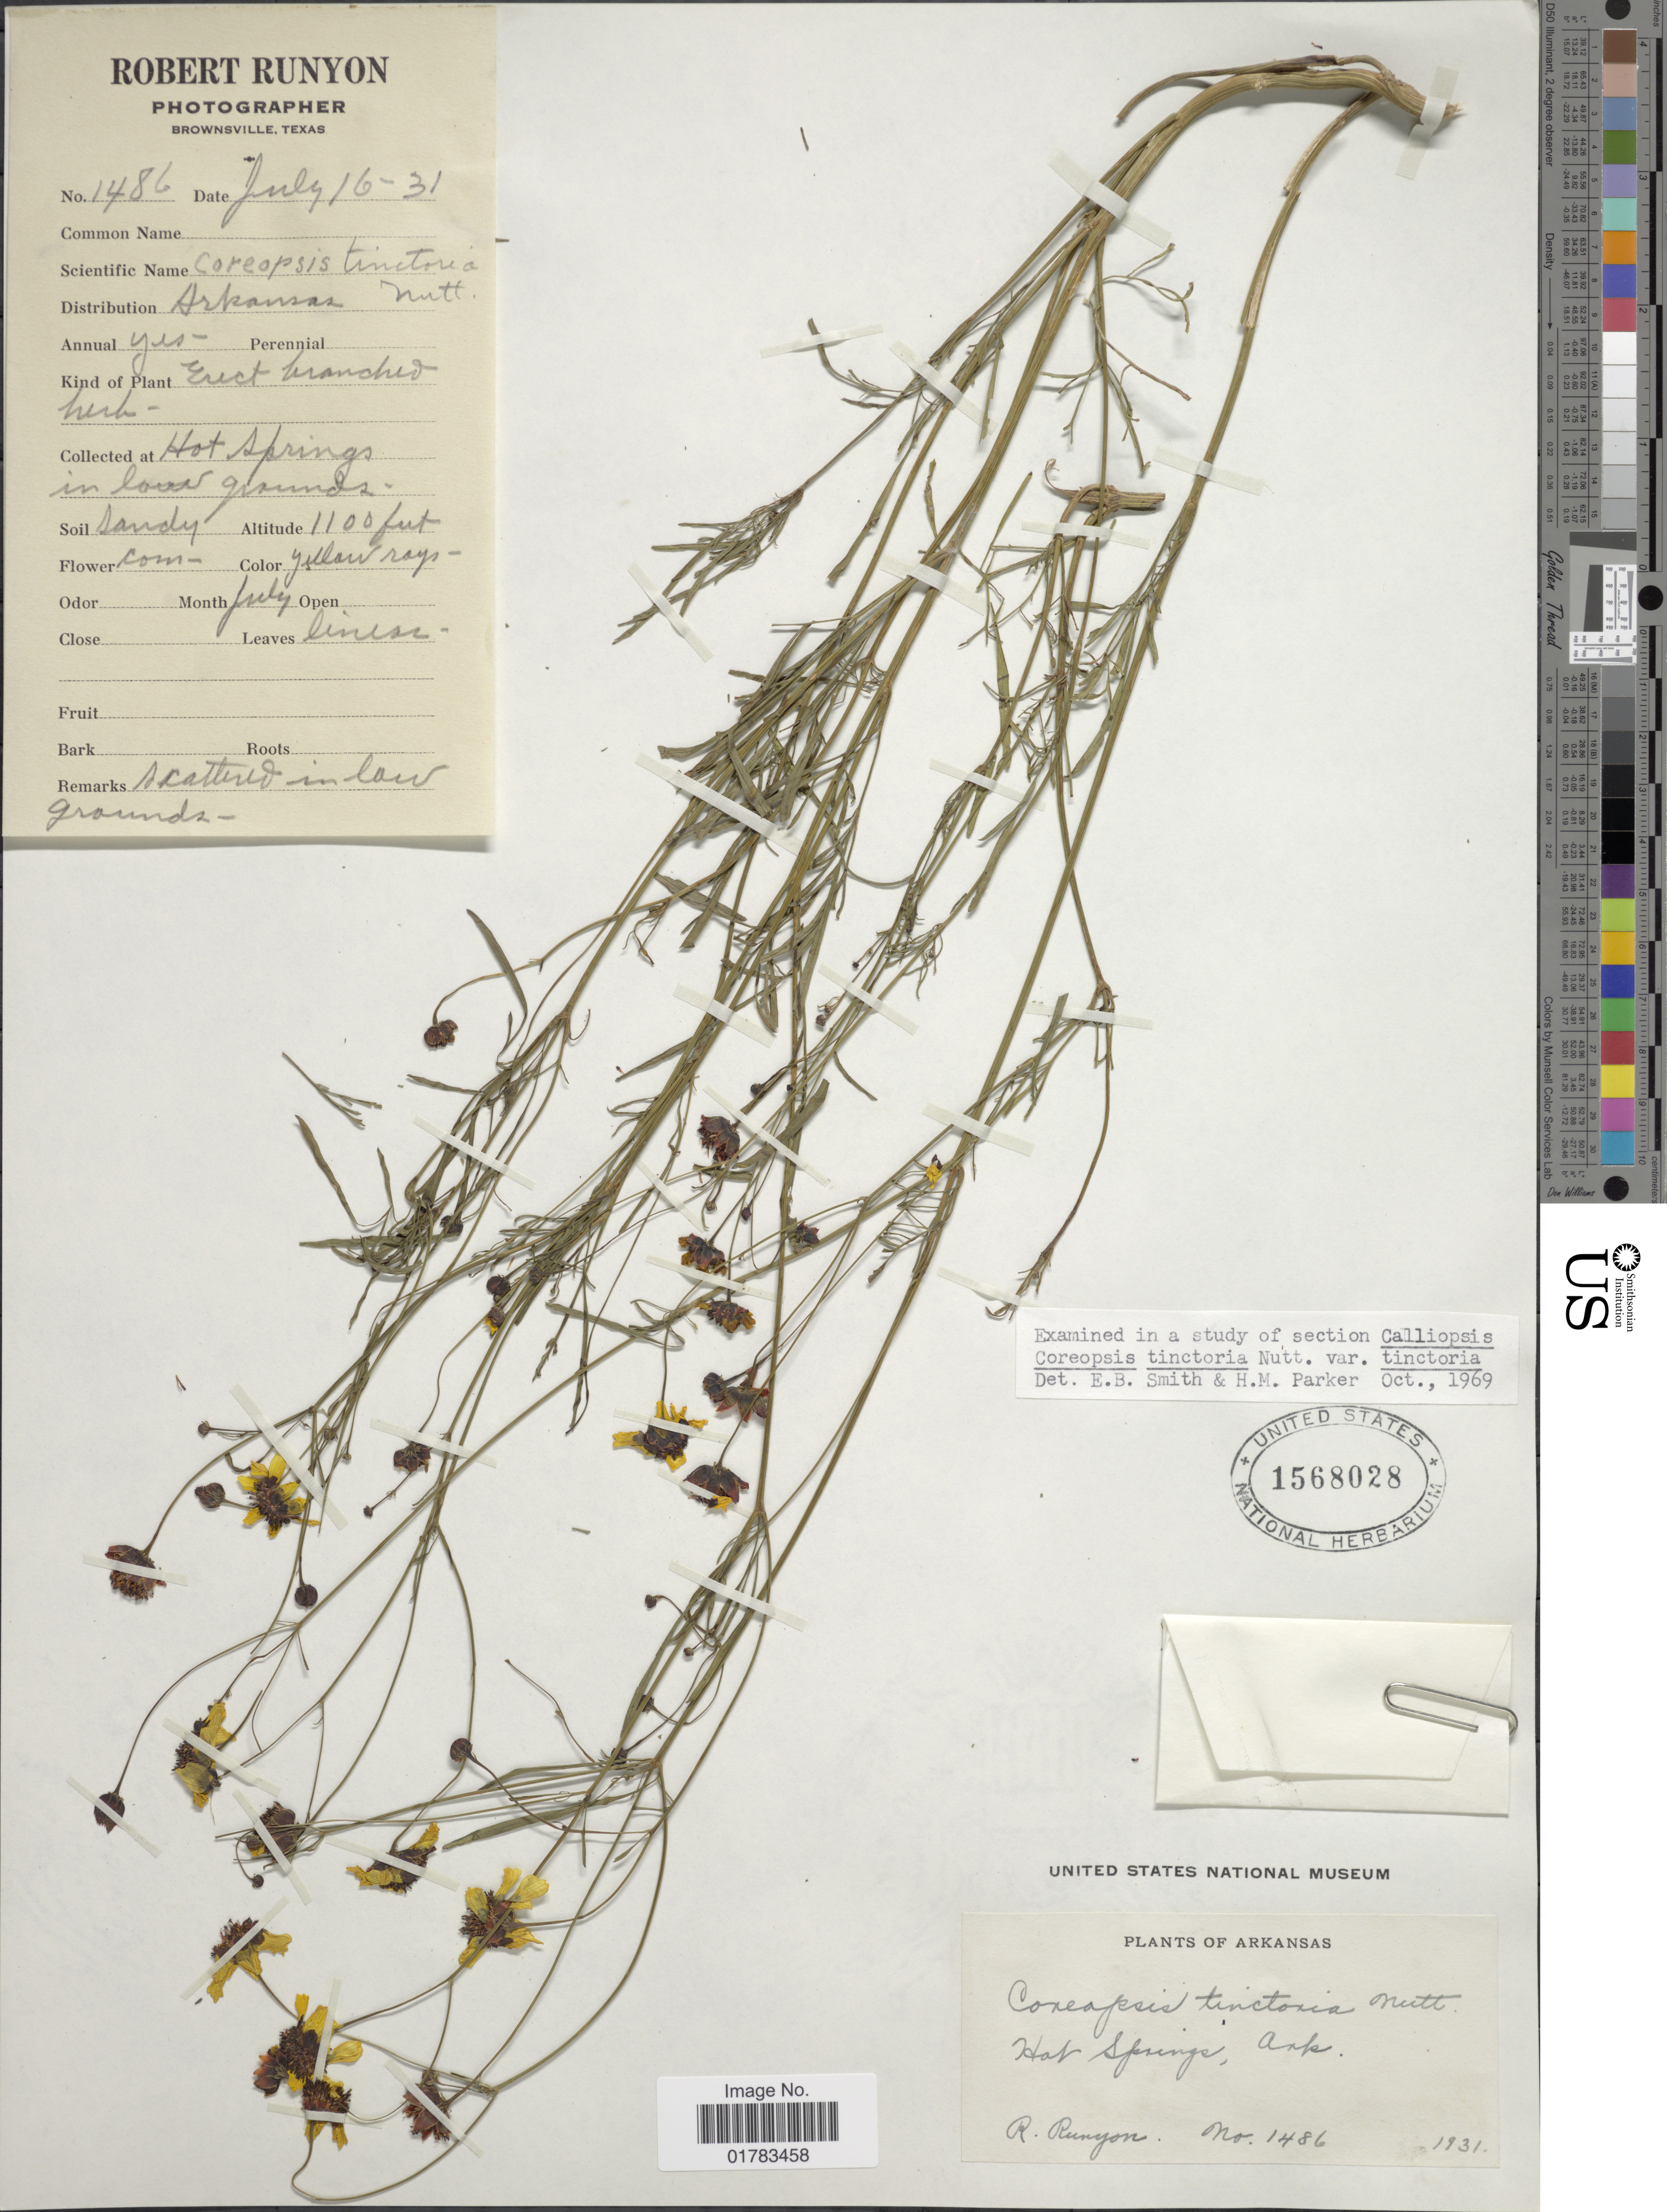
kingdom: Plantae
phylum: Tracheophyta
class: Magnoliopsida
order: Asterales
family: Asteraceae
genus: Coreopsis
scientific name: Coreopsis tinctoria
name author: Nutt.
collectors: R. Runyon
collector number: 1486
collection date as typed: Transcribed d/m/y: 16/7/31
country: United States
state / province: Arkansas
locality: Hot Springs in low grands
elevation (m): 335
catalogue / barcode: US 1568028